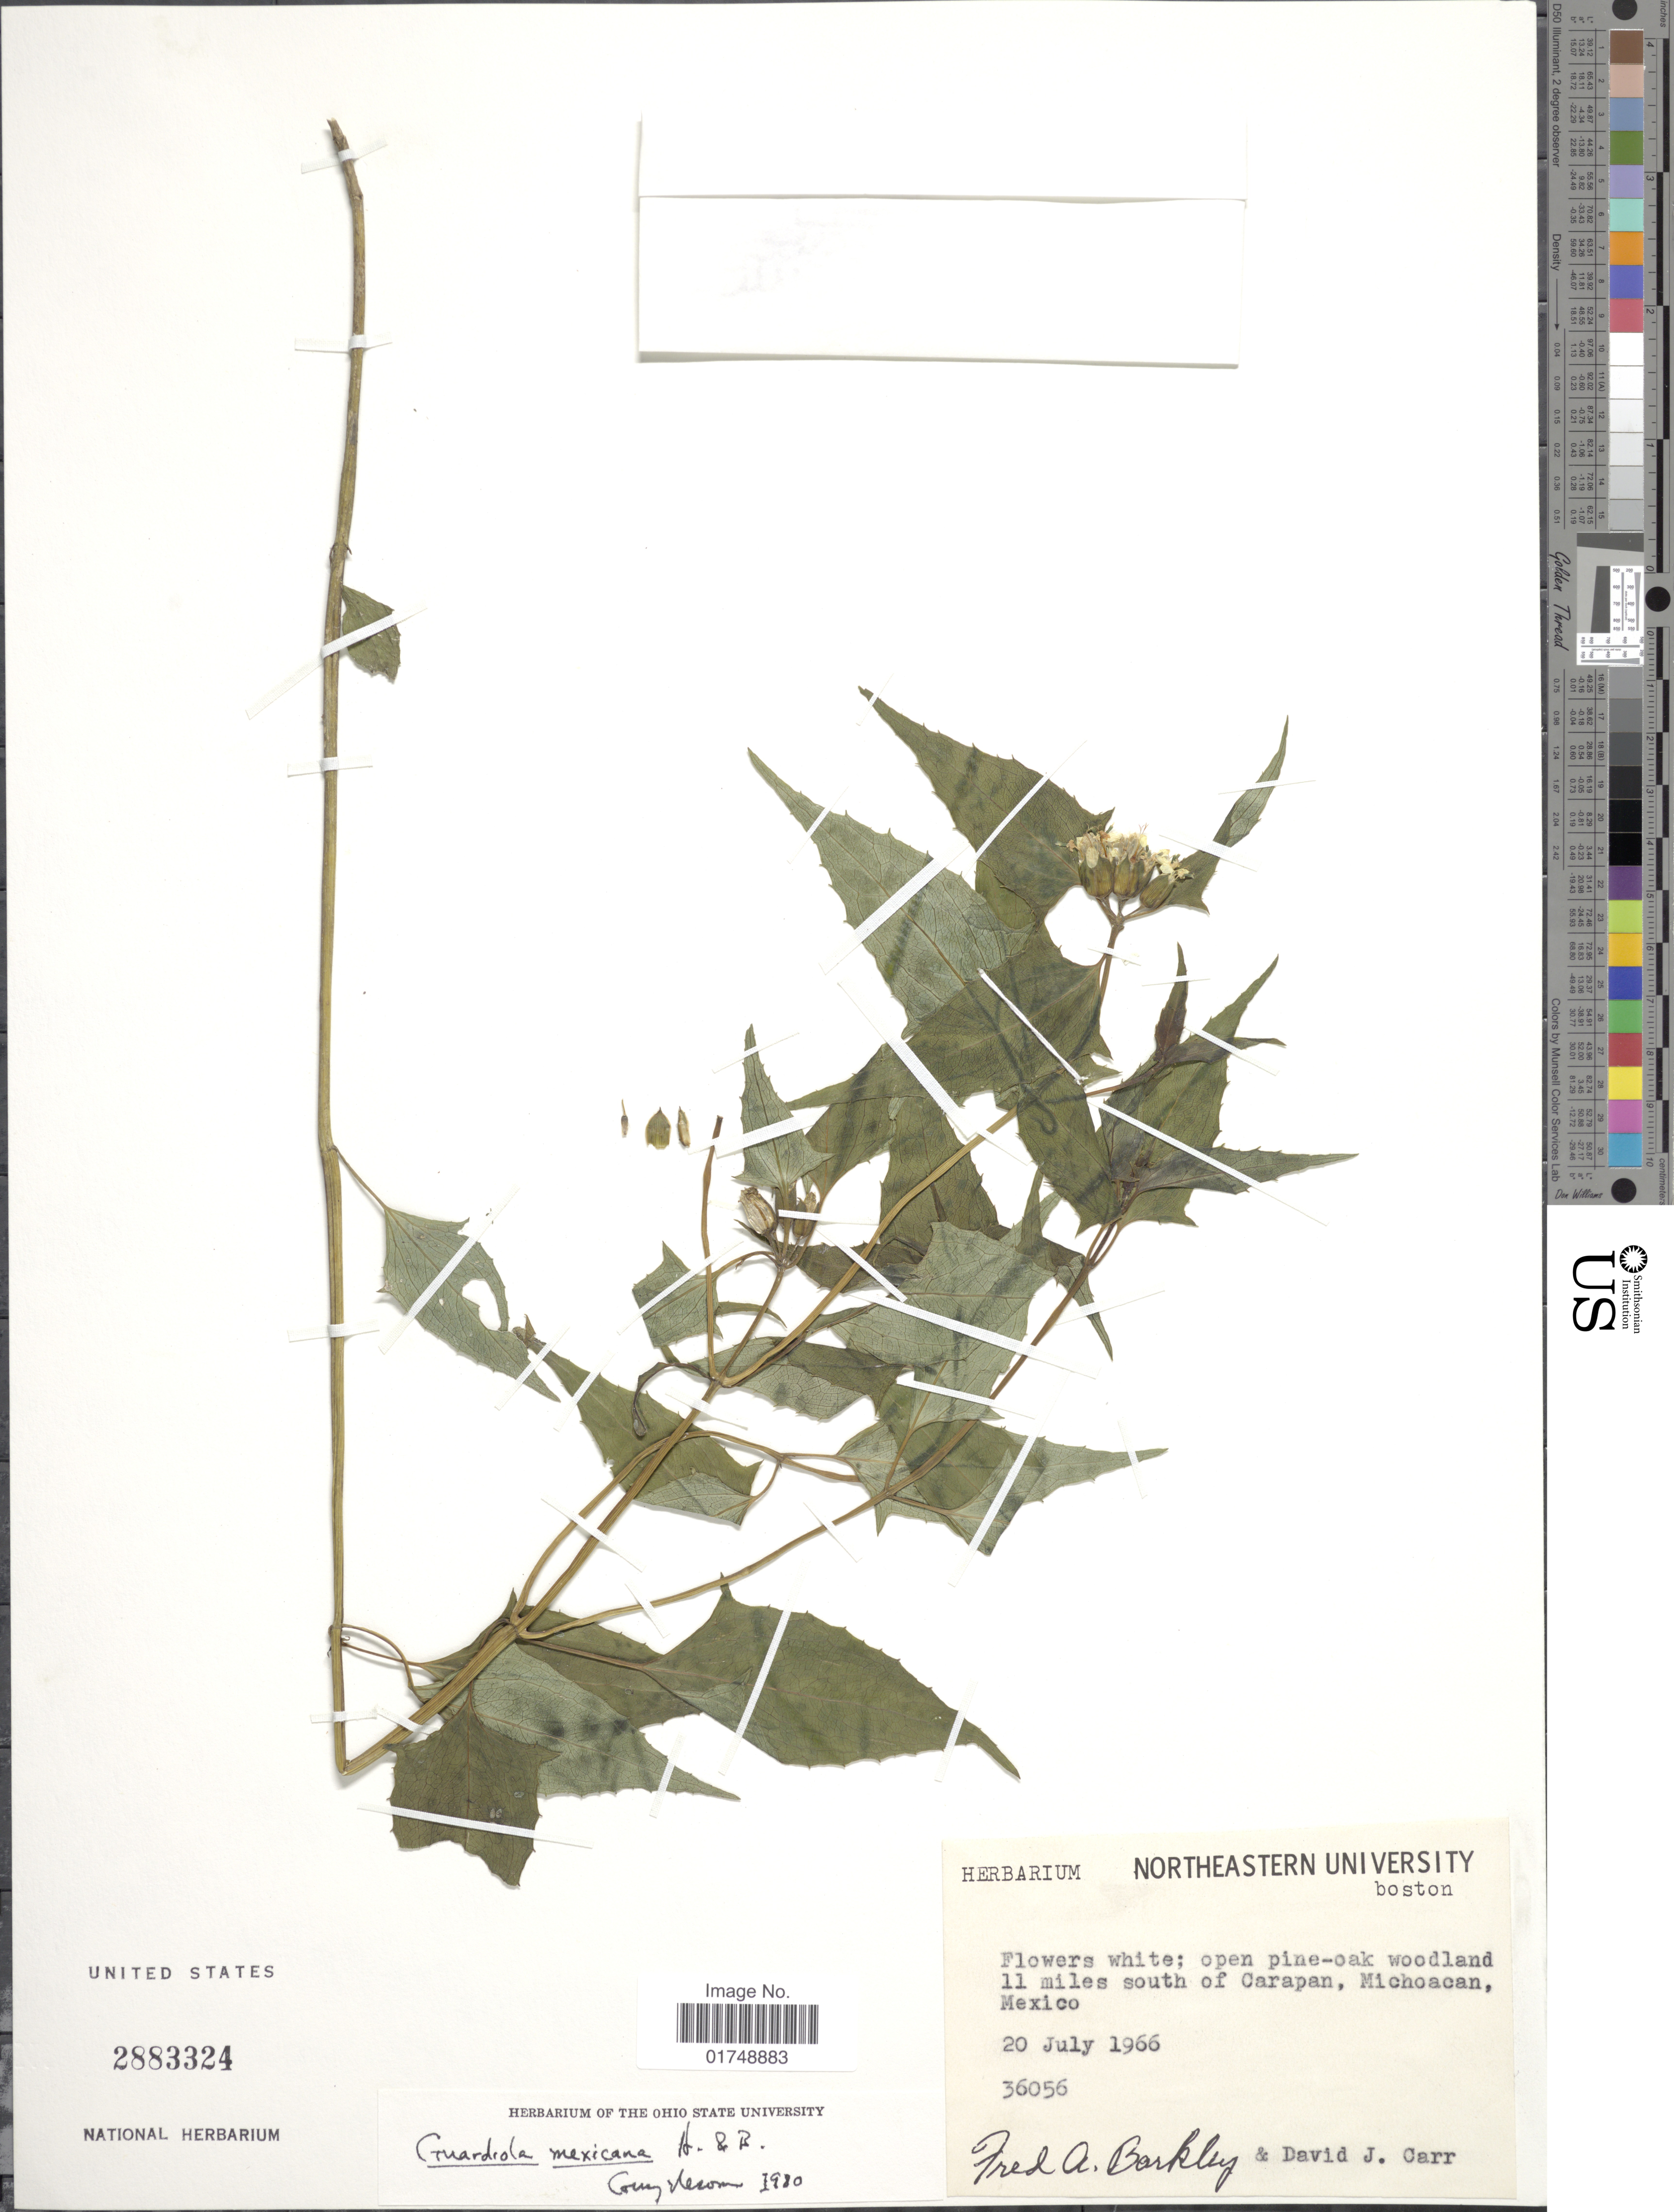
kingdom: Plantae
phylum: Tracheophyta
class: Magnoliopsida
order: Asterales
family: Asteraceae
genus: Guardiola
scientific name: Guardiola mexicana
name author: Humb. & Bonpl.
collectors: F. A. Barkley & D. J. Carr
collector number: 36056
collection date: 1966-07-20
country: Mexico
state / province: Michoacán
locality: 11 miles south of Carapan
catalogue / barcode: US 2883324